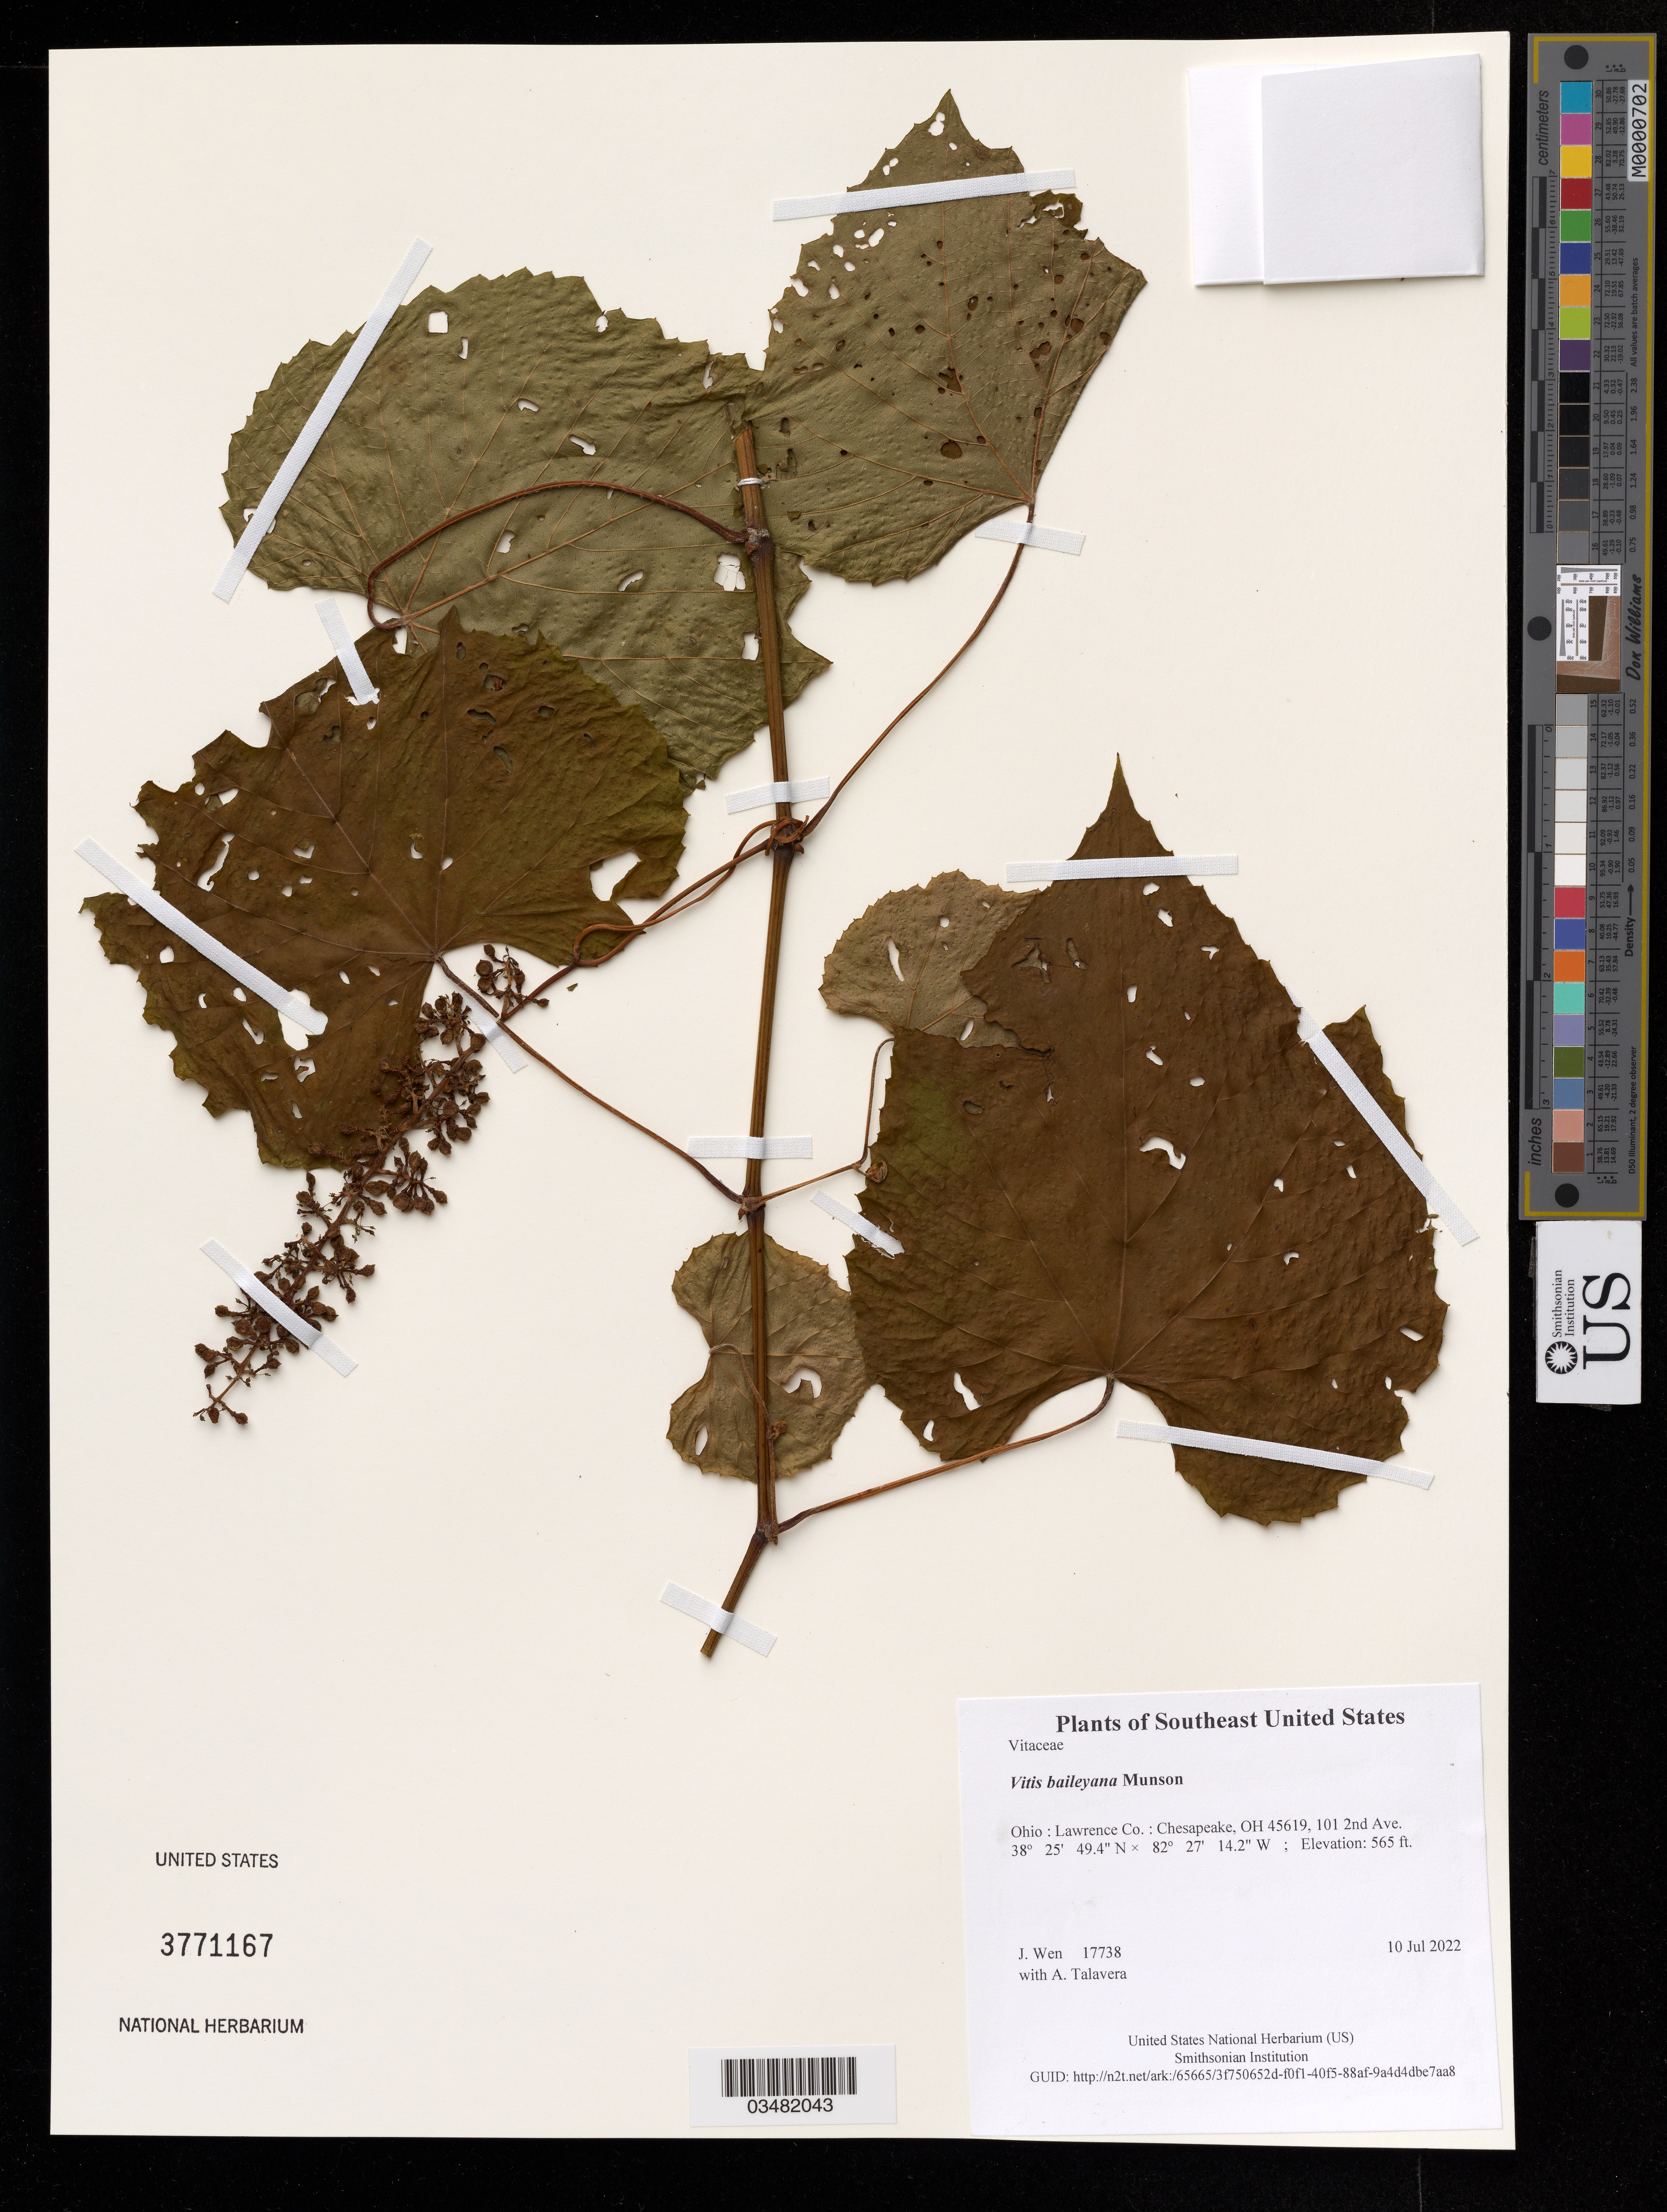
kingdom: Plantae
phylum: Tracheophyta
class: Magnoliopsida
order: Vitales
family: Vitaceae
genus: Vitis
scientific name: Vitis baileyana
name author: Munson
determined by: Wen, Jun, (BOT), Smithsonian Institution - National Museum of Natural History (UNITED STATES)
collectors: J. Wen & A. Talavera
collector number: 17738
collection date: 2022-07-10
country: United States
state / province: Ohio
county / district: Lawrence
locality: Chesapeake, OH 45619, 101 2nd Ave.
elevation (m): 172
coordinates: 38 25.823 N, 82 27.236 W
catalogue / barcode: US 3771167